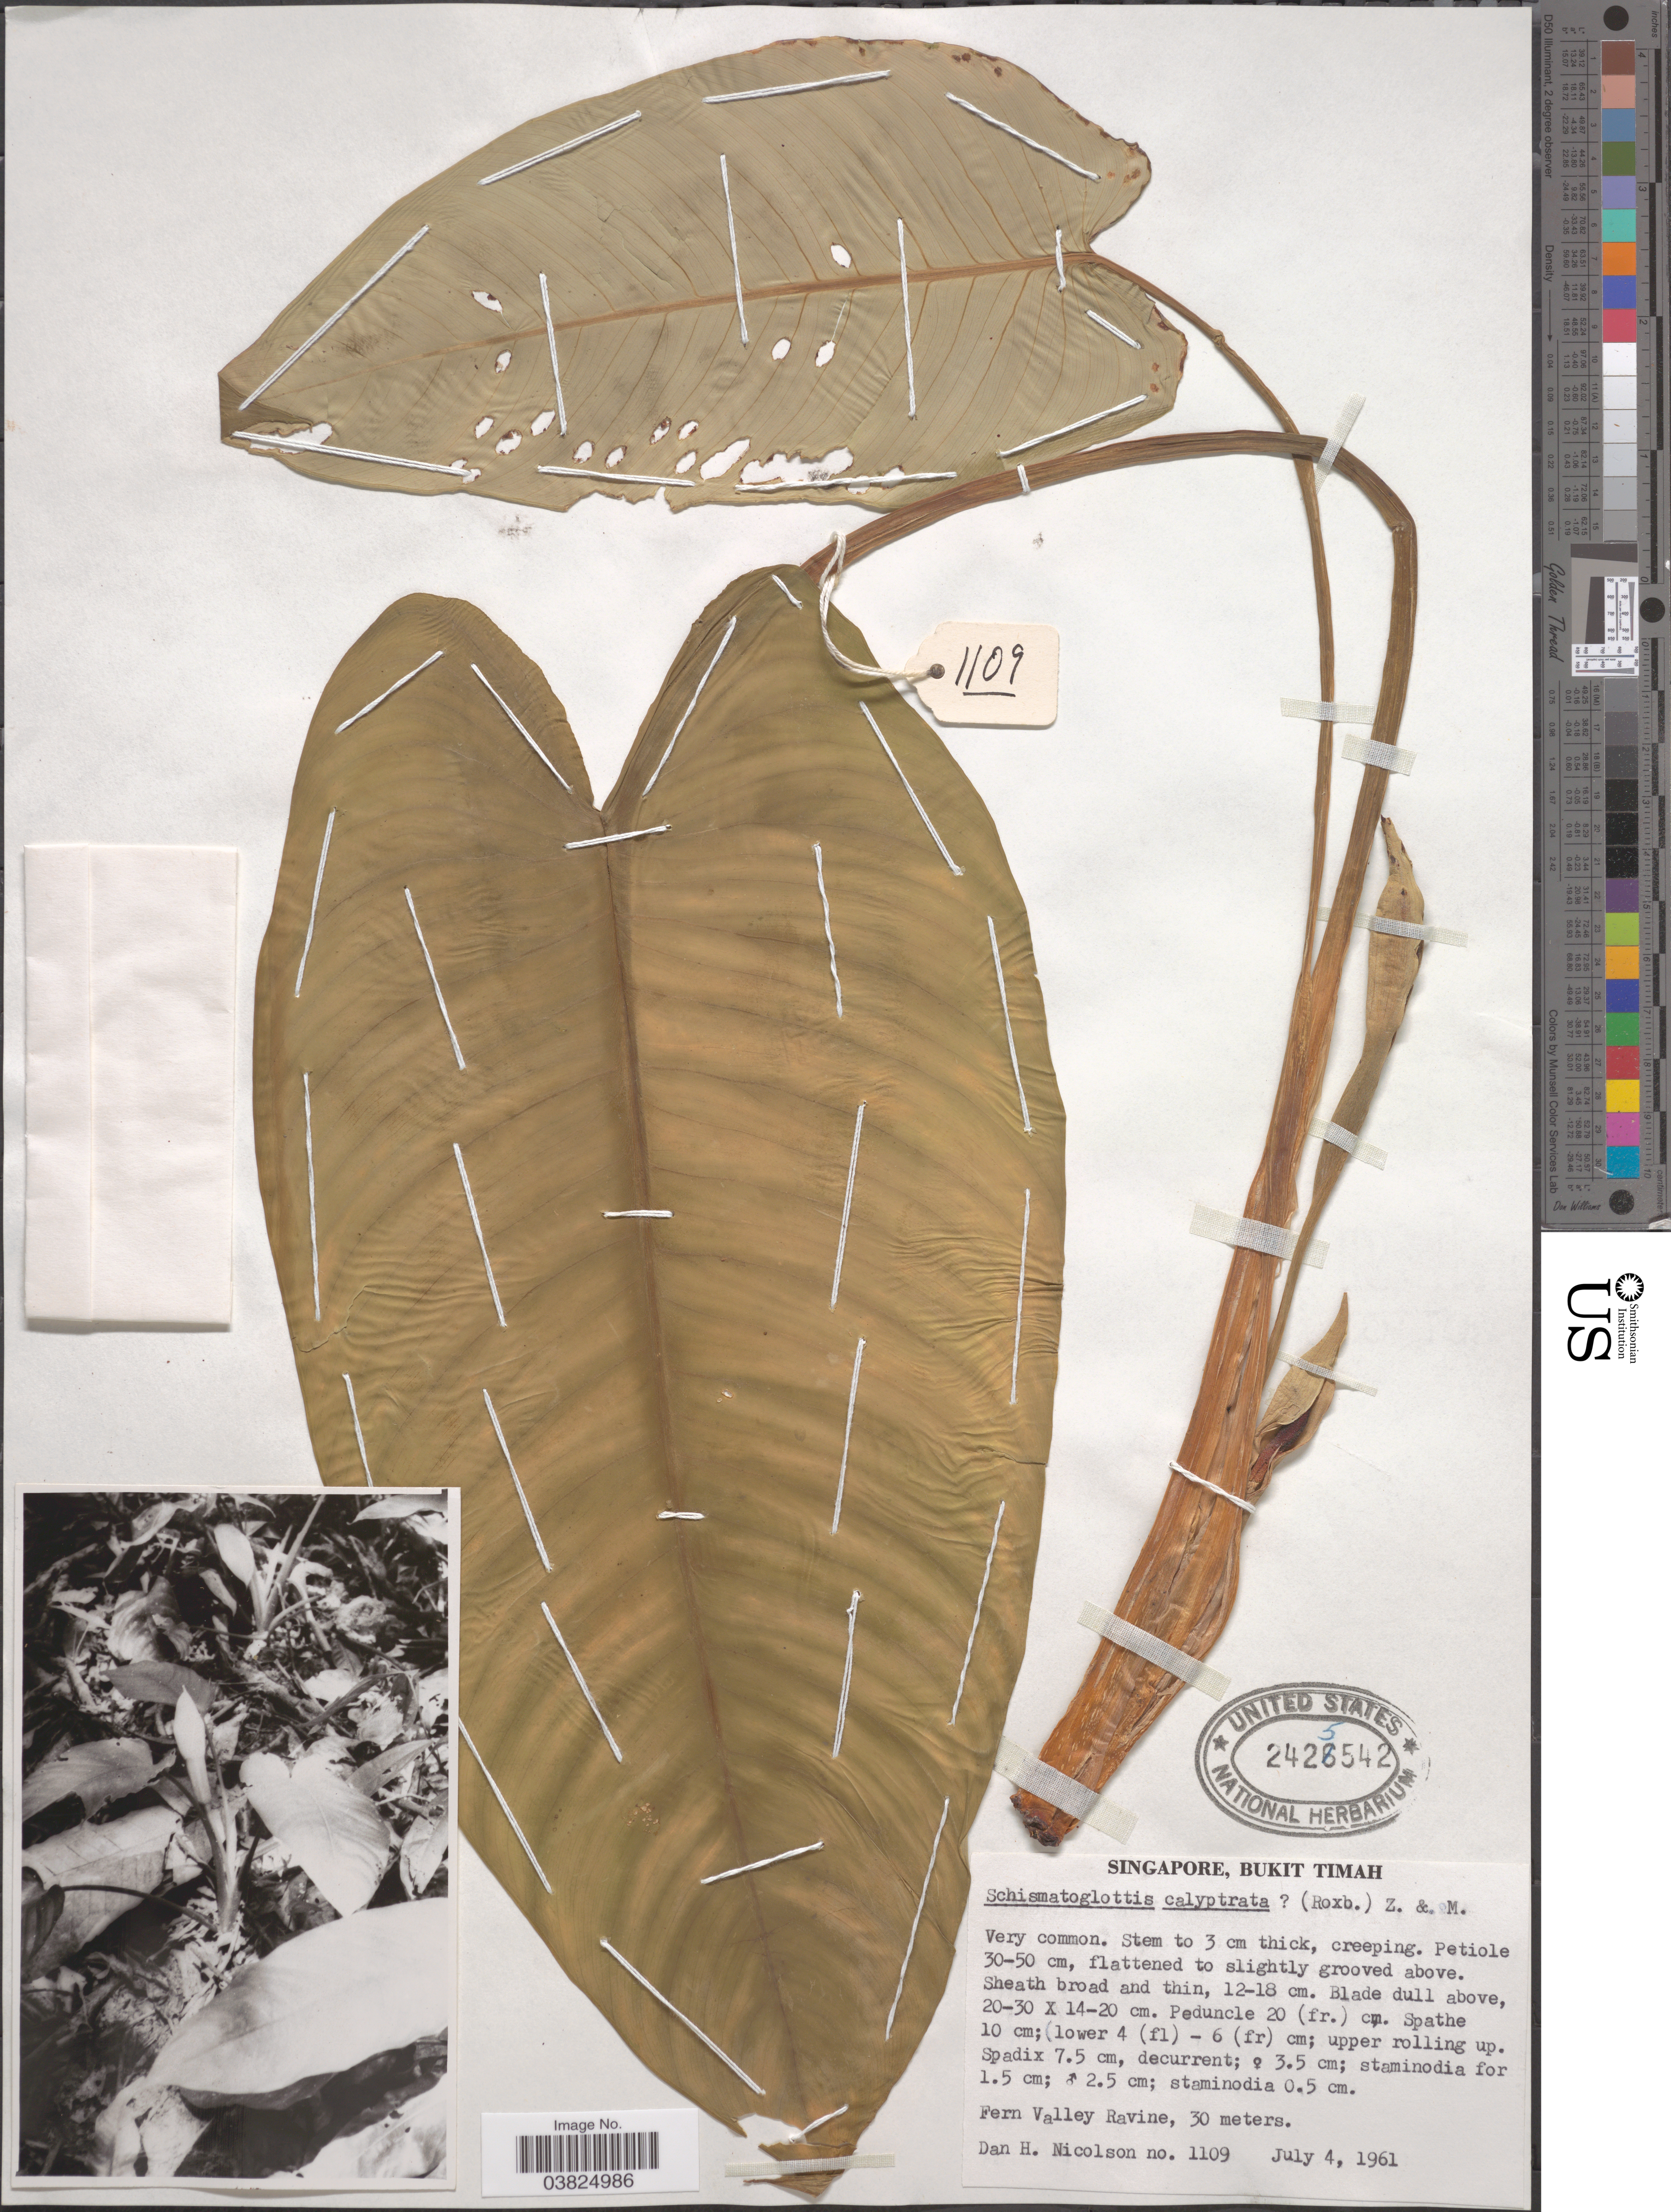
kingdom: Plantae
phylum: Tracheophyta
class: Liliopsida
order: Alismatales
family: Araceae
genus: Schismatoglottis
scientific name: Schismatoglottis calyptrata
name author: Zoll. & Moritzi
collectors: D. H. Nicolson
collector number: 1109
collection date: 1961-07-04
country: Singapore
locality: Bukit Timah. Fern Valley Ravine.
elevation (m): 30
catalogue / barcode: US 2425542